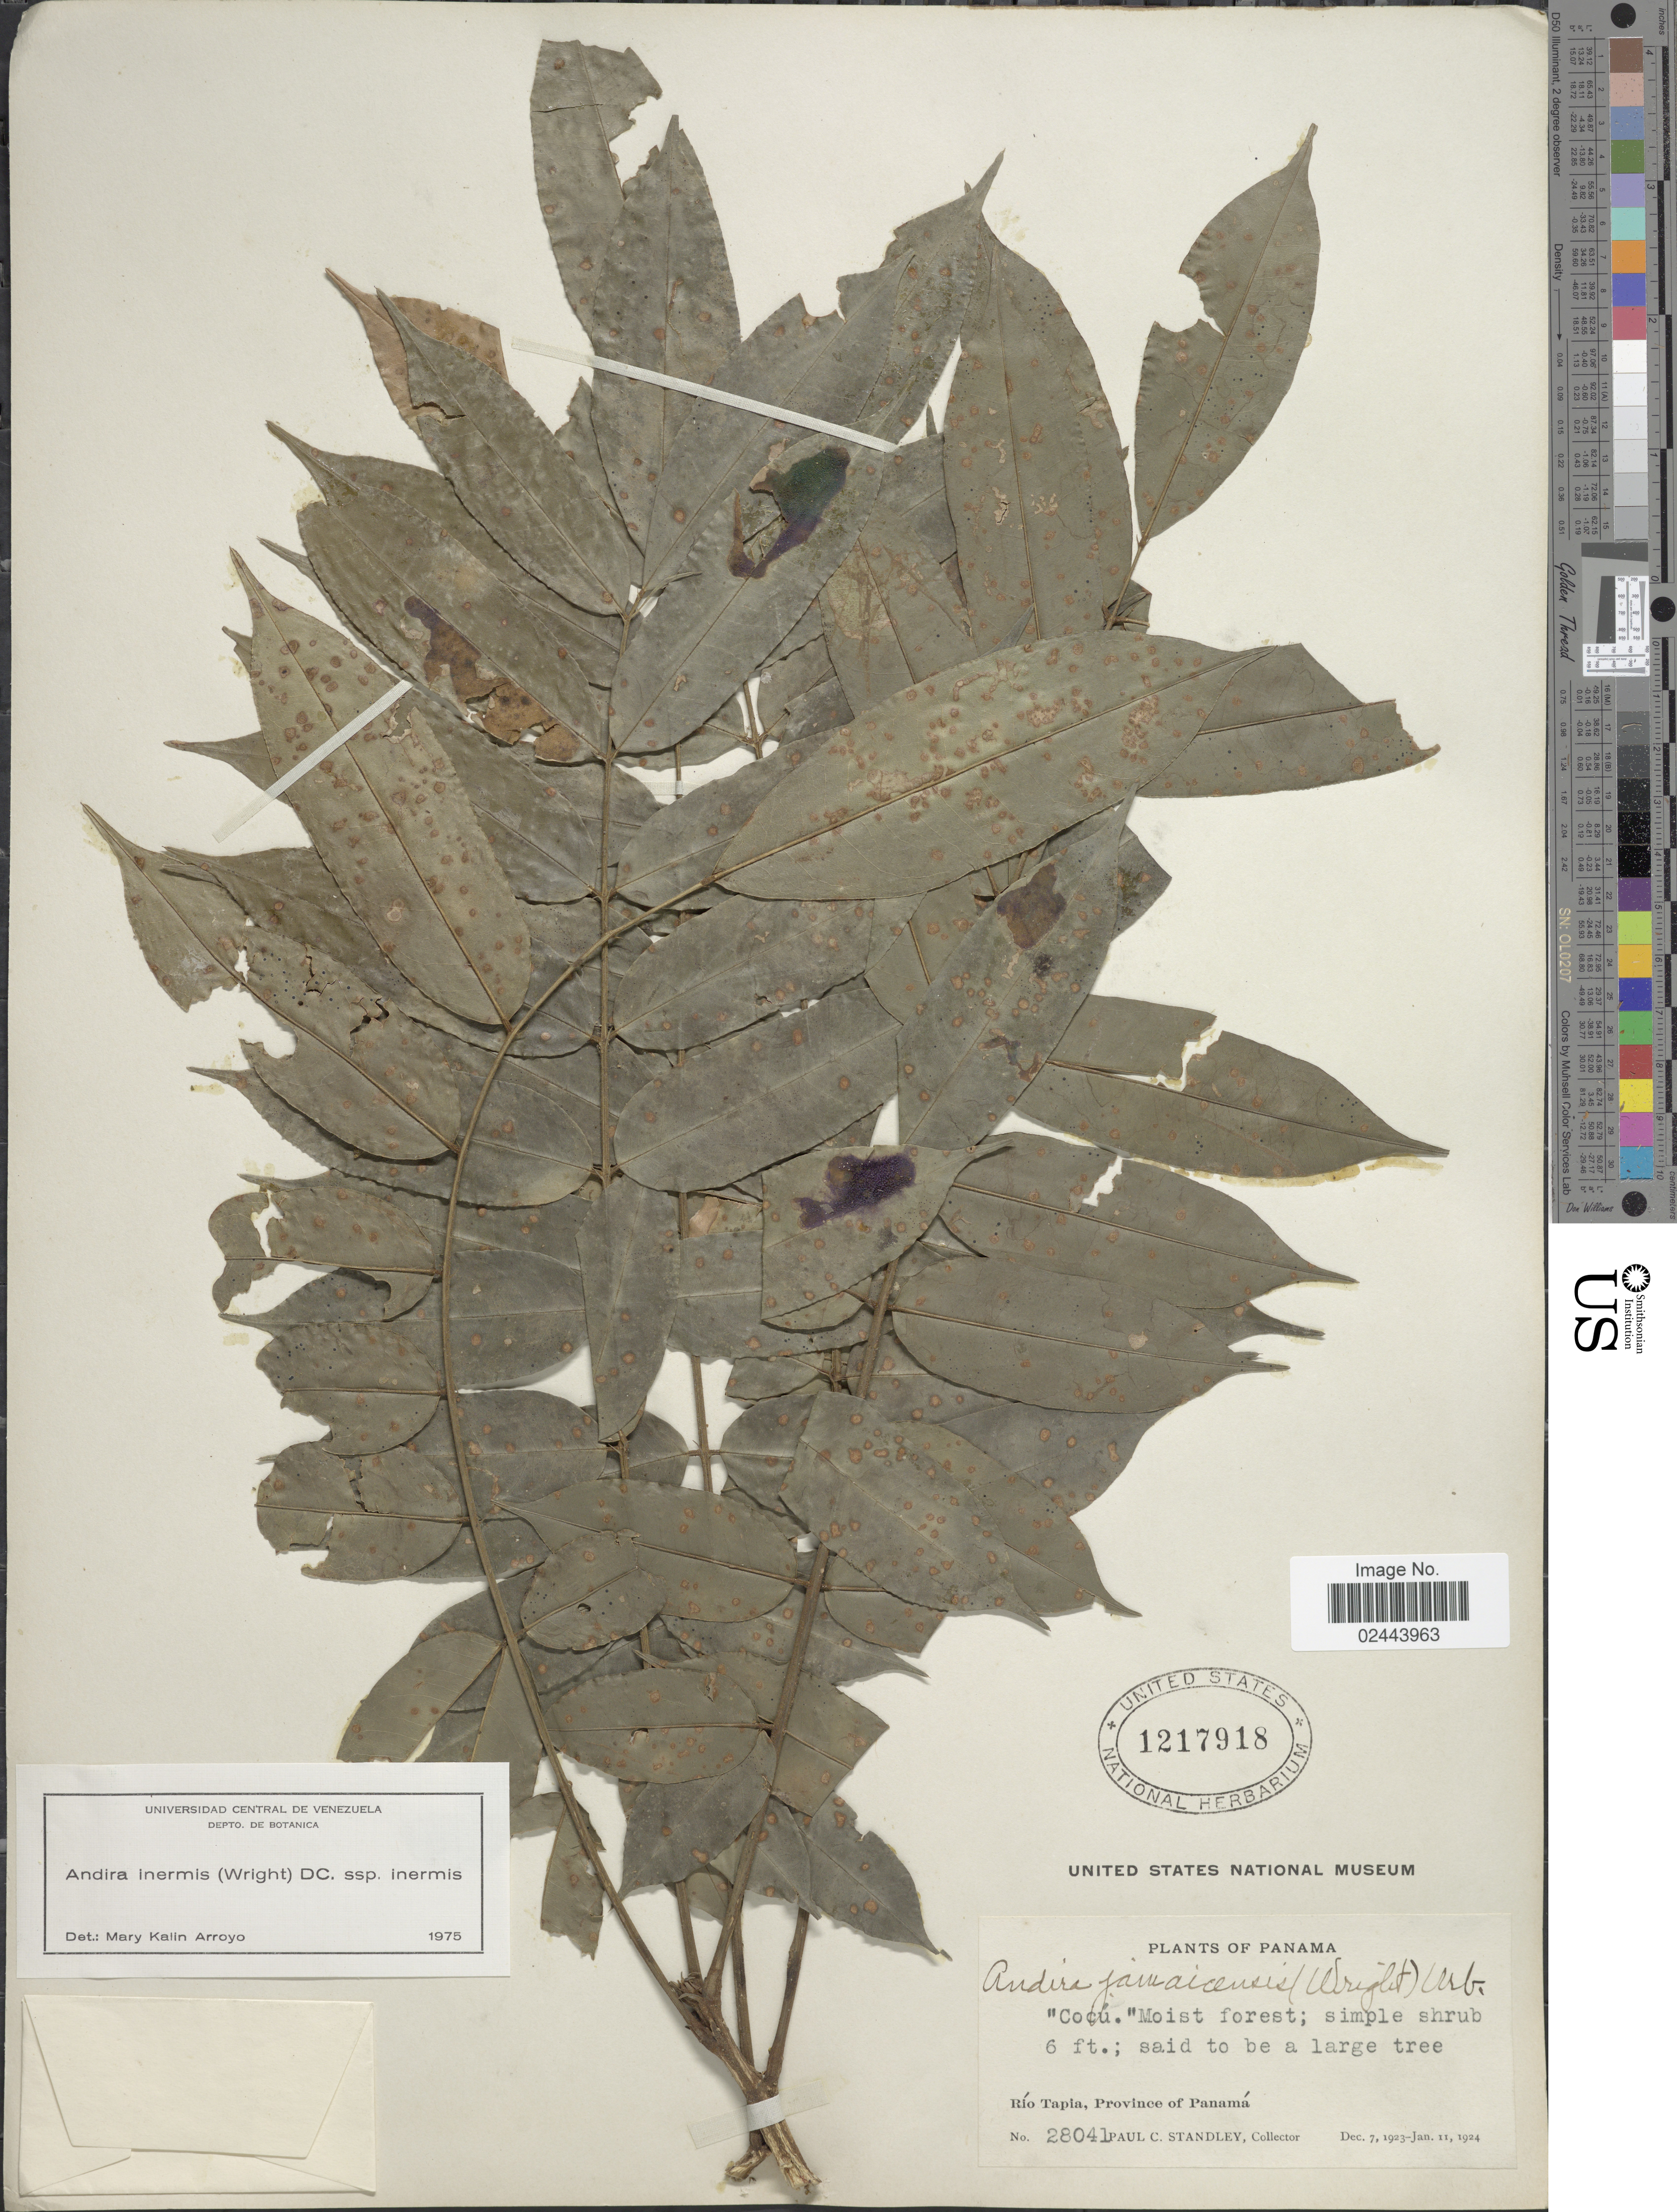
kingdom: Plantae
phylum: Tracheophyta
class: Magnoliopsida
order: Fabales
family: Fabaceae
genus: Andira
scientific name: Andira inermis subsp. inermis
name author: (W. Wright) Kunth ex DC.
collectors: P. C. Standley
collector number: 28041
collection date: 1923-12-07/1924-01-11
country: Panama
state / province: Panamá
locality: Río Tapia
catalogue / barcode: US 1217918